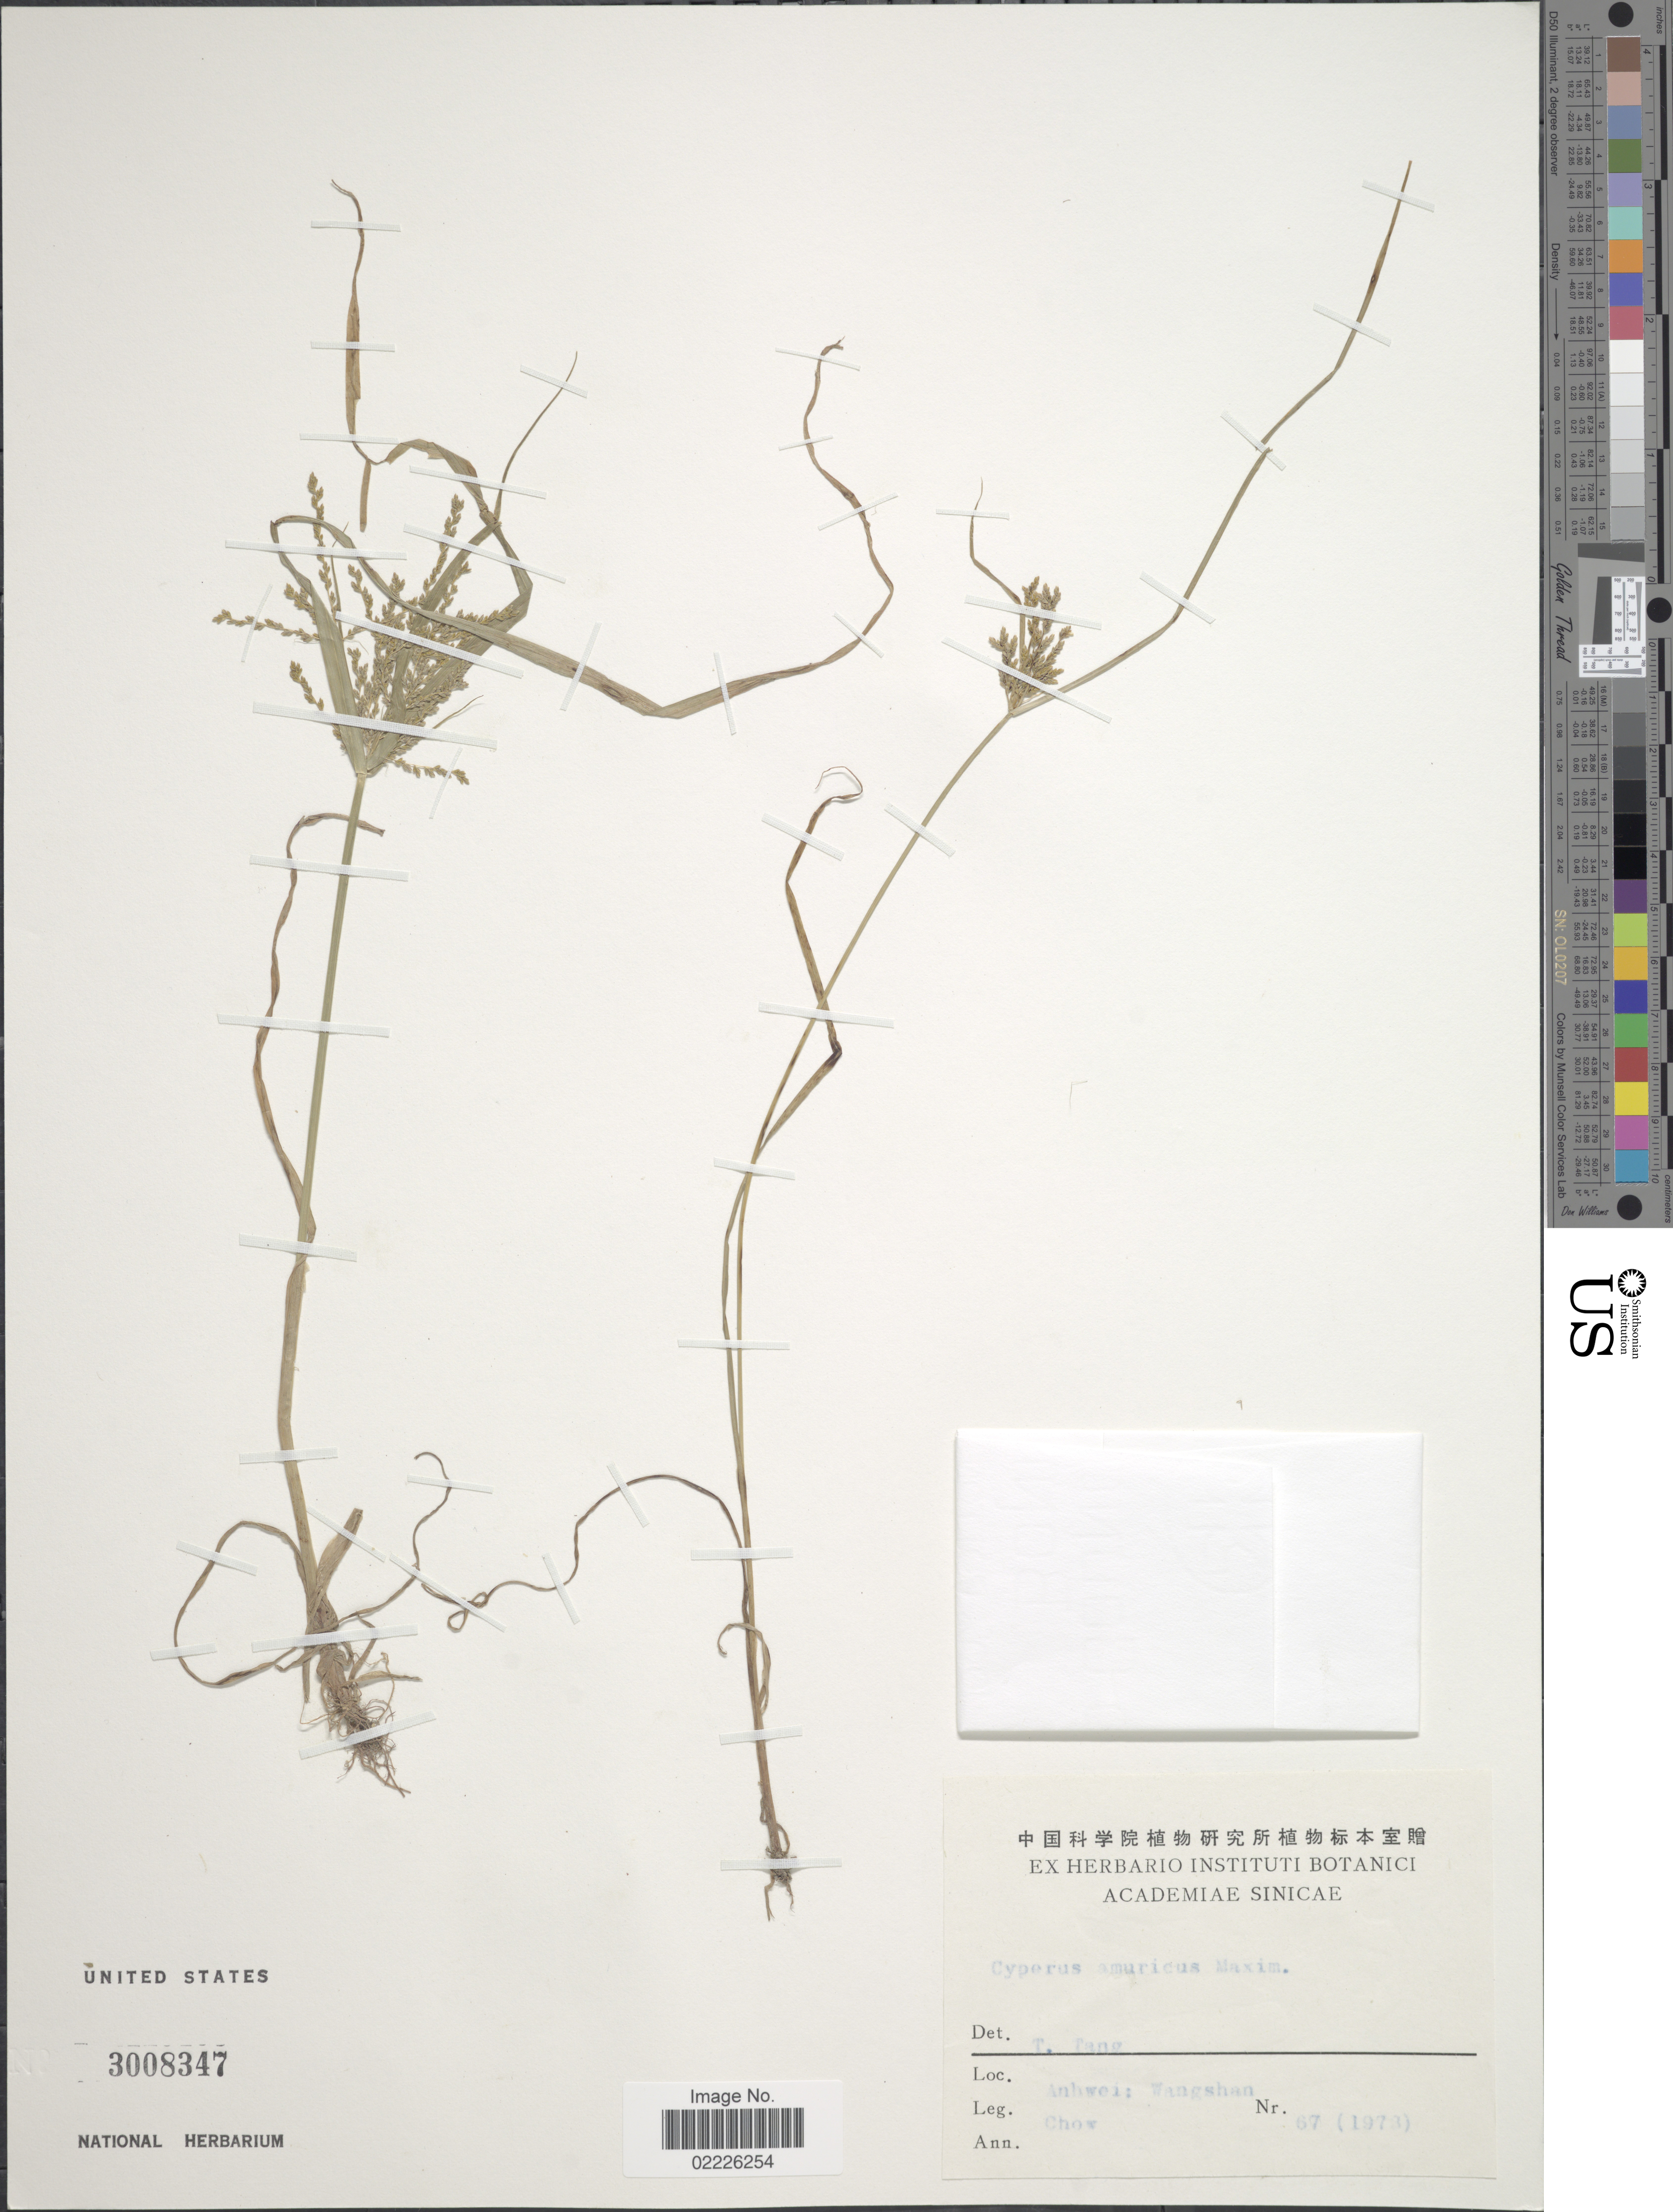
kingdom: Plantae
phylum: Tracheophyta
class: Liliopsida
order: Poales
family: Cyperaceae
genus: Cyperus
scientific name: Cyperus iria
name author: L.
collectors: Chow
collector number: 67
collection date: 1973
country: China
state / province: Anhui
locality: Anhwei:Wangshan.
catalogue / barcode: US 3008347